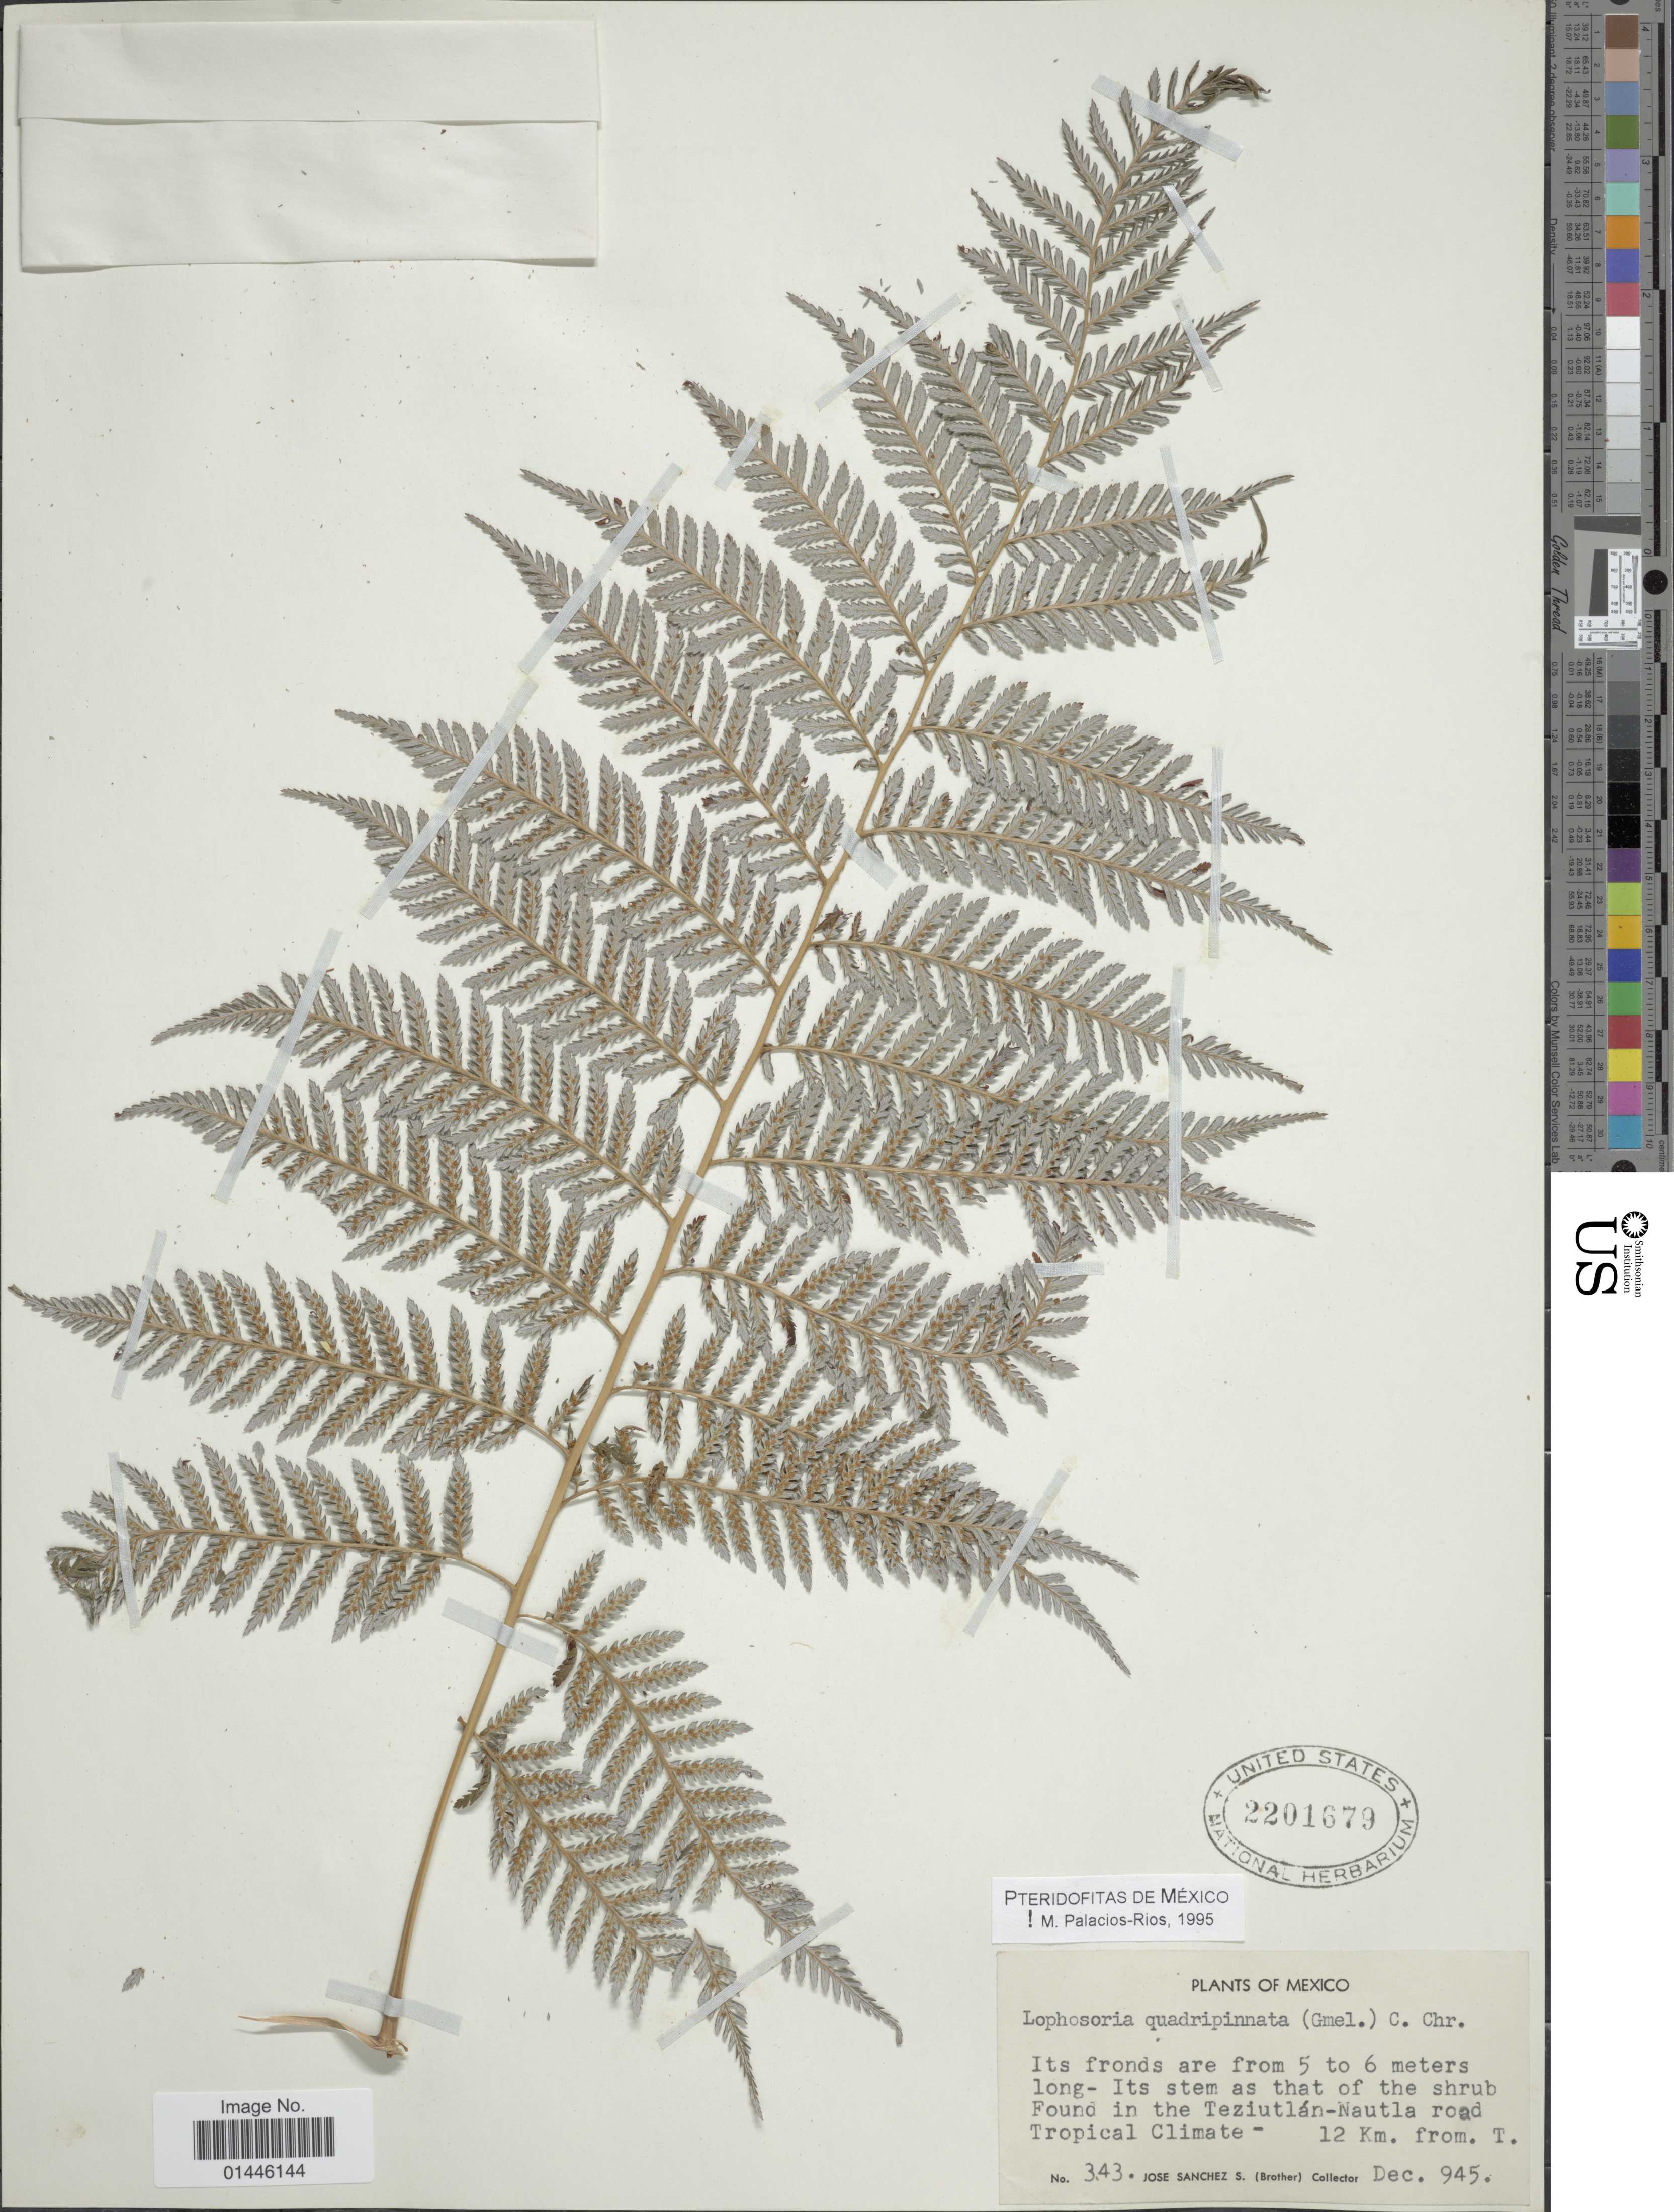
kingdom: Plantae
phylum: Tracheophyta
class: Polypodiopsida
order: Cyatheales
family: Dicksoniaceae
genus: Lophosoria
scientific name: Lophosoria quadripinnata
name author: (J.F. Gmel.) C. Chr.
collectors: J. Sanchez S.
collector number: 343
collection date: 1945-12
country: Mexico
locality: Teziutlán-Nautla road Tropical Climate - 12 Km. from T.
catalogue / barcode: US 2201679